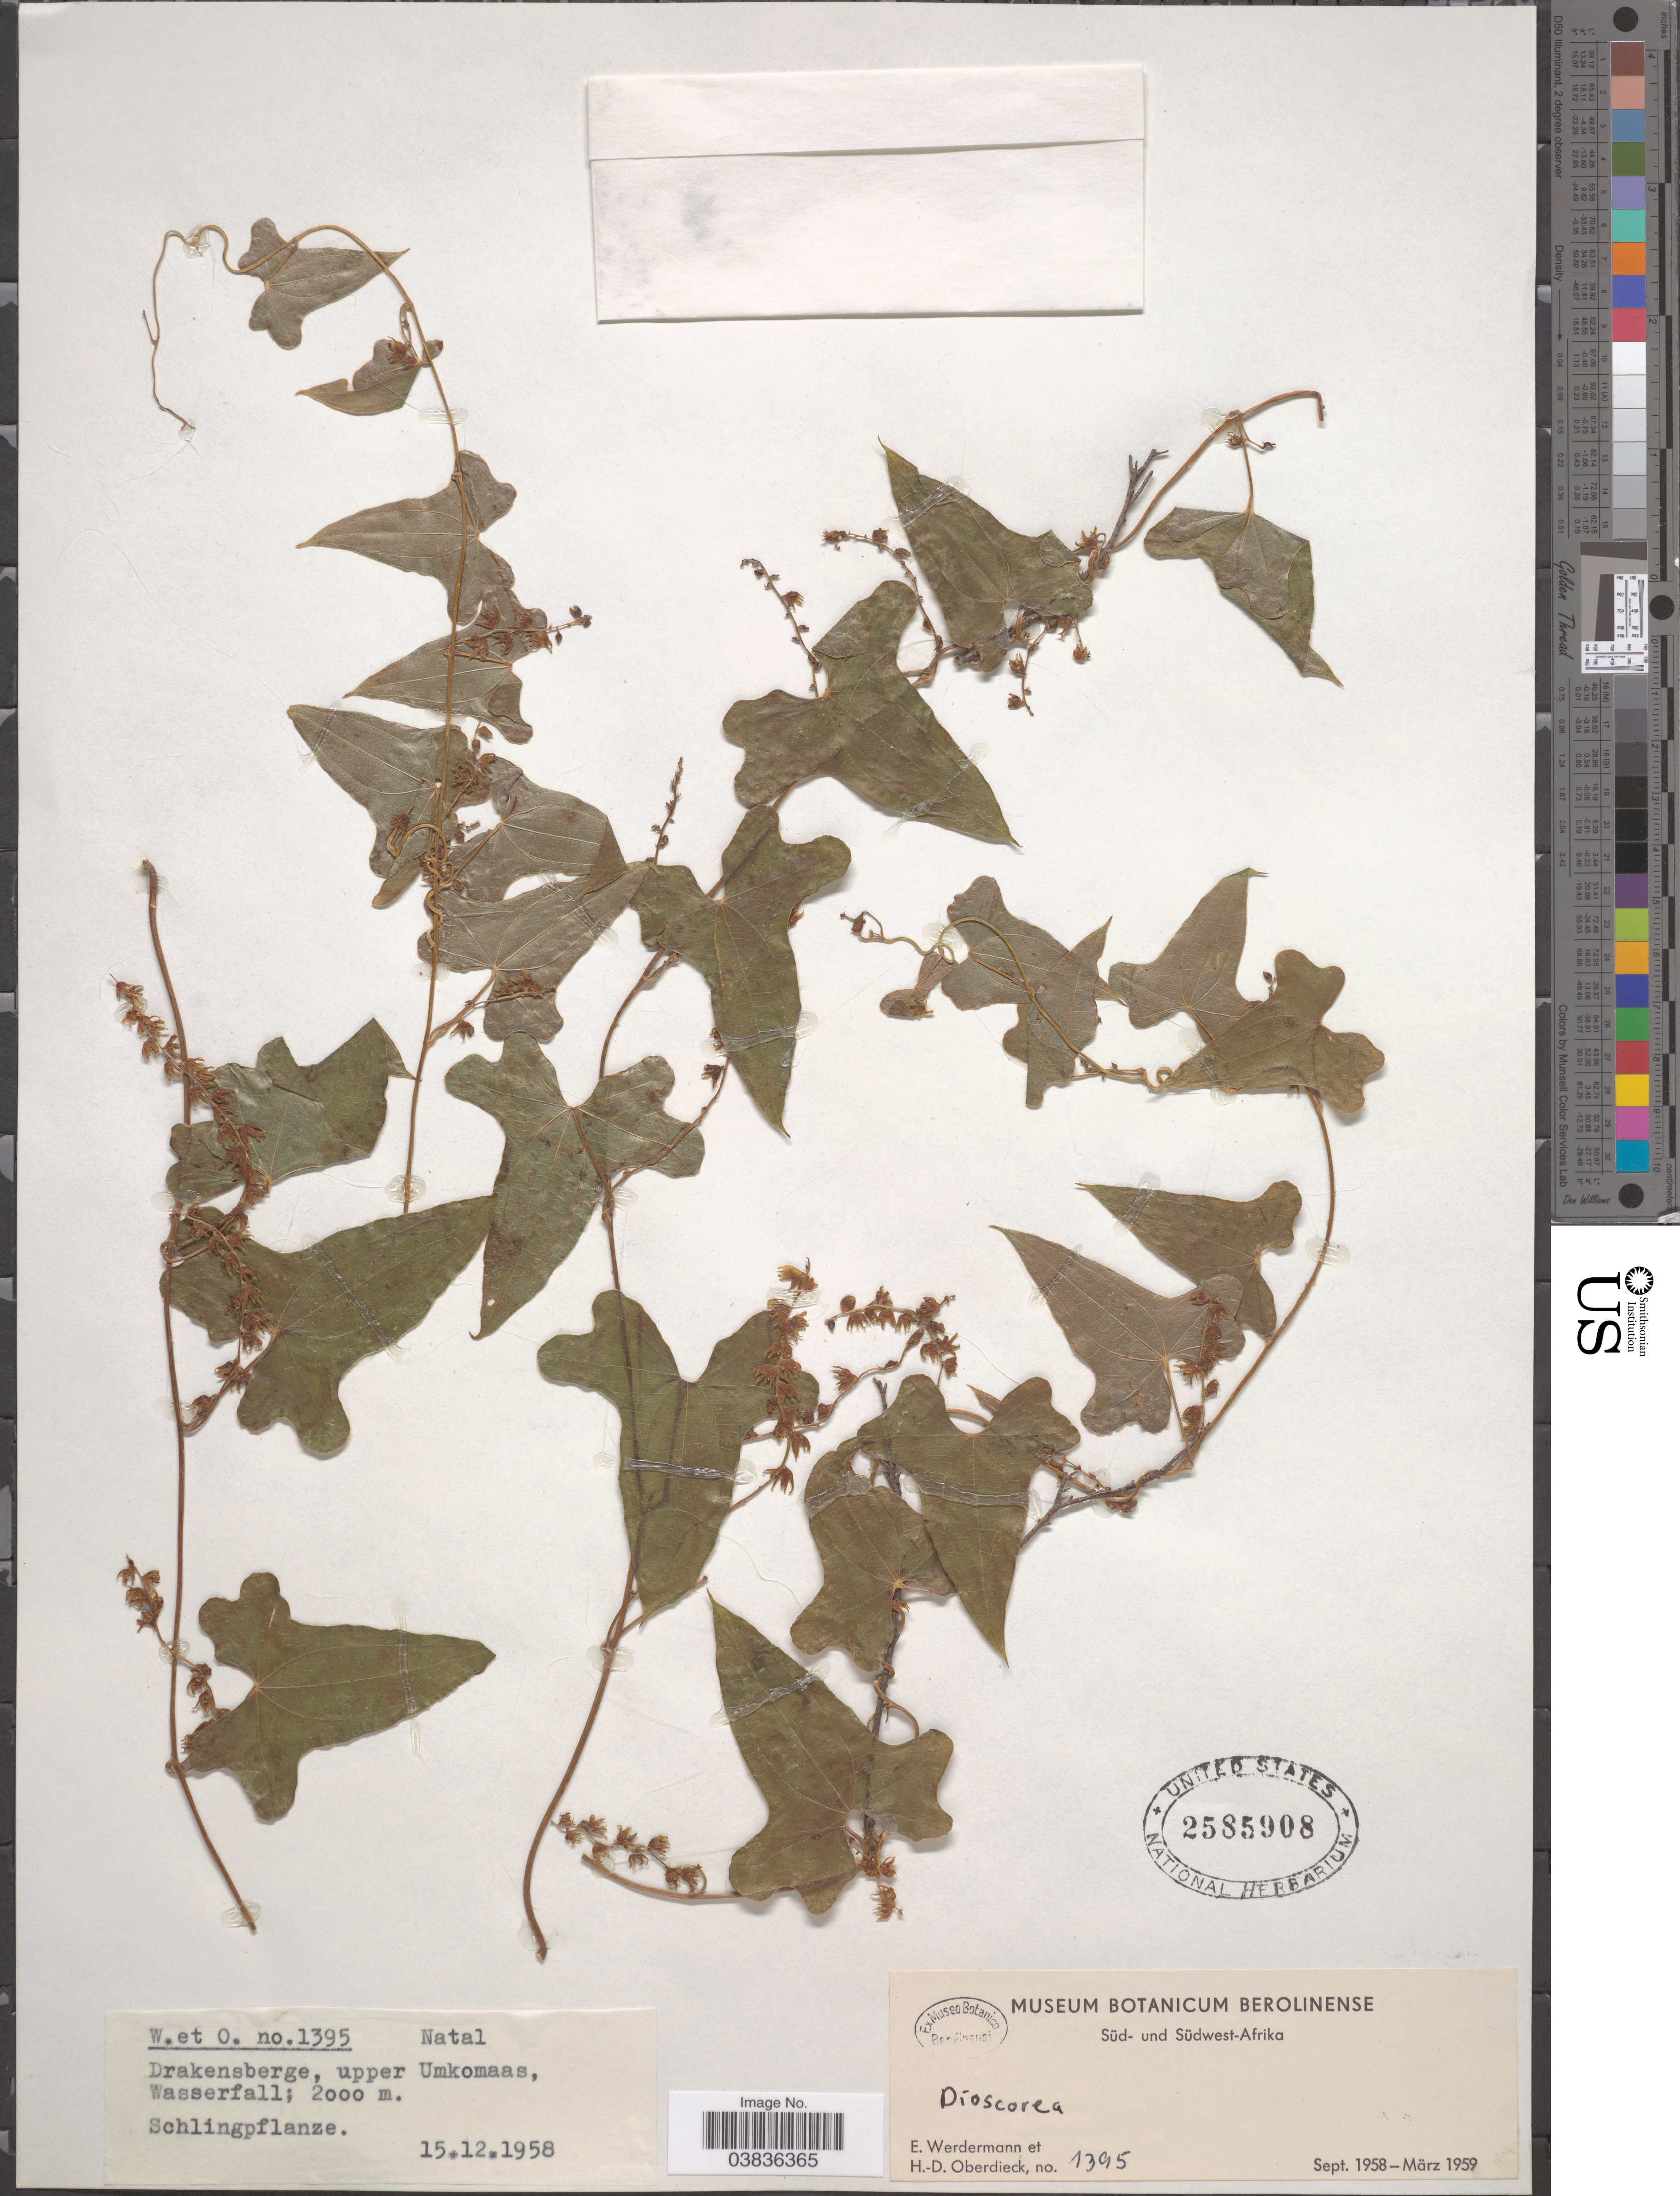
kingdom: Plantae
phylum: Tracheophyta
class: Liliopsida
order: Dioscoreales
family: Dioscoreaceae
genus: Dioscorea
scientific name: Dioscorea sp.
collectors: E. Werdermann & H. Oberdieck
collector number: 1395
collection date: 1958-12-15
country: South Africa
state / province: KwaZulu-Natal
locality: Süd-Afrika. Natal. Drakensberge, upper Umkomaas, Wasserfall. Schlingpflanze.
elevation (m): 2000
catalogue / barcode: US 2585908